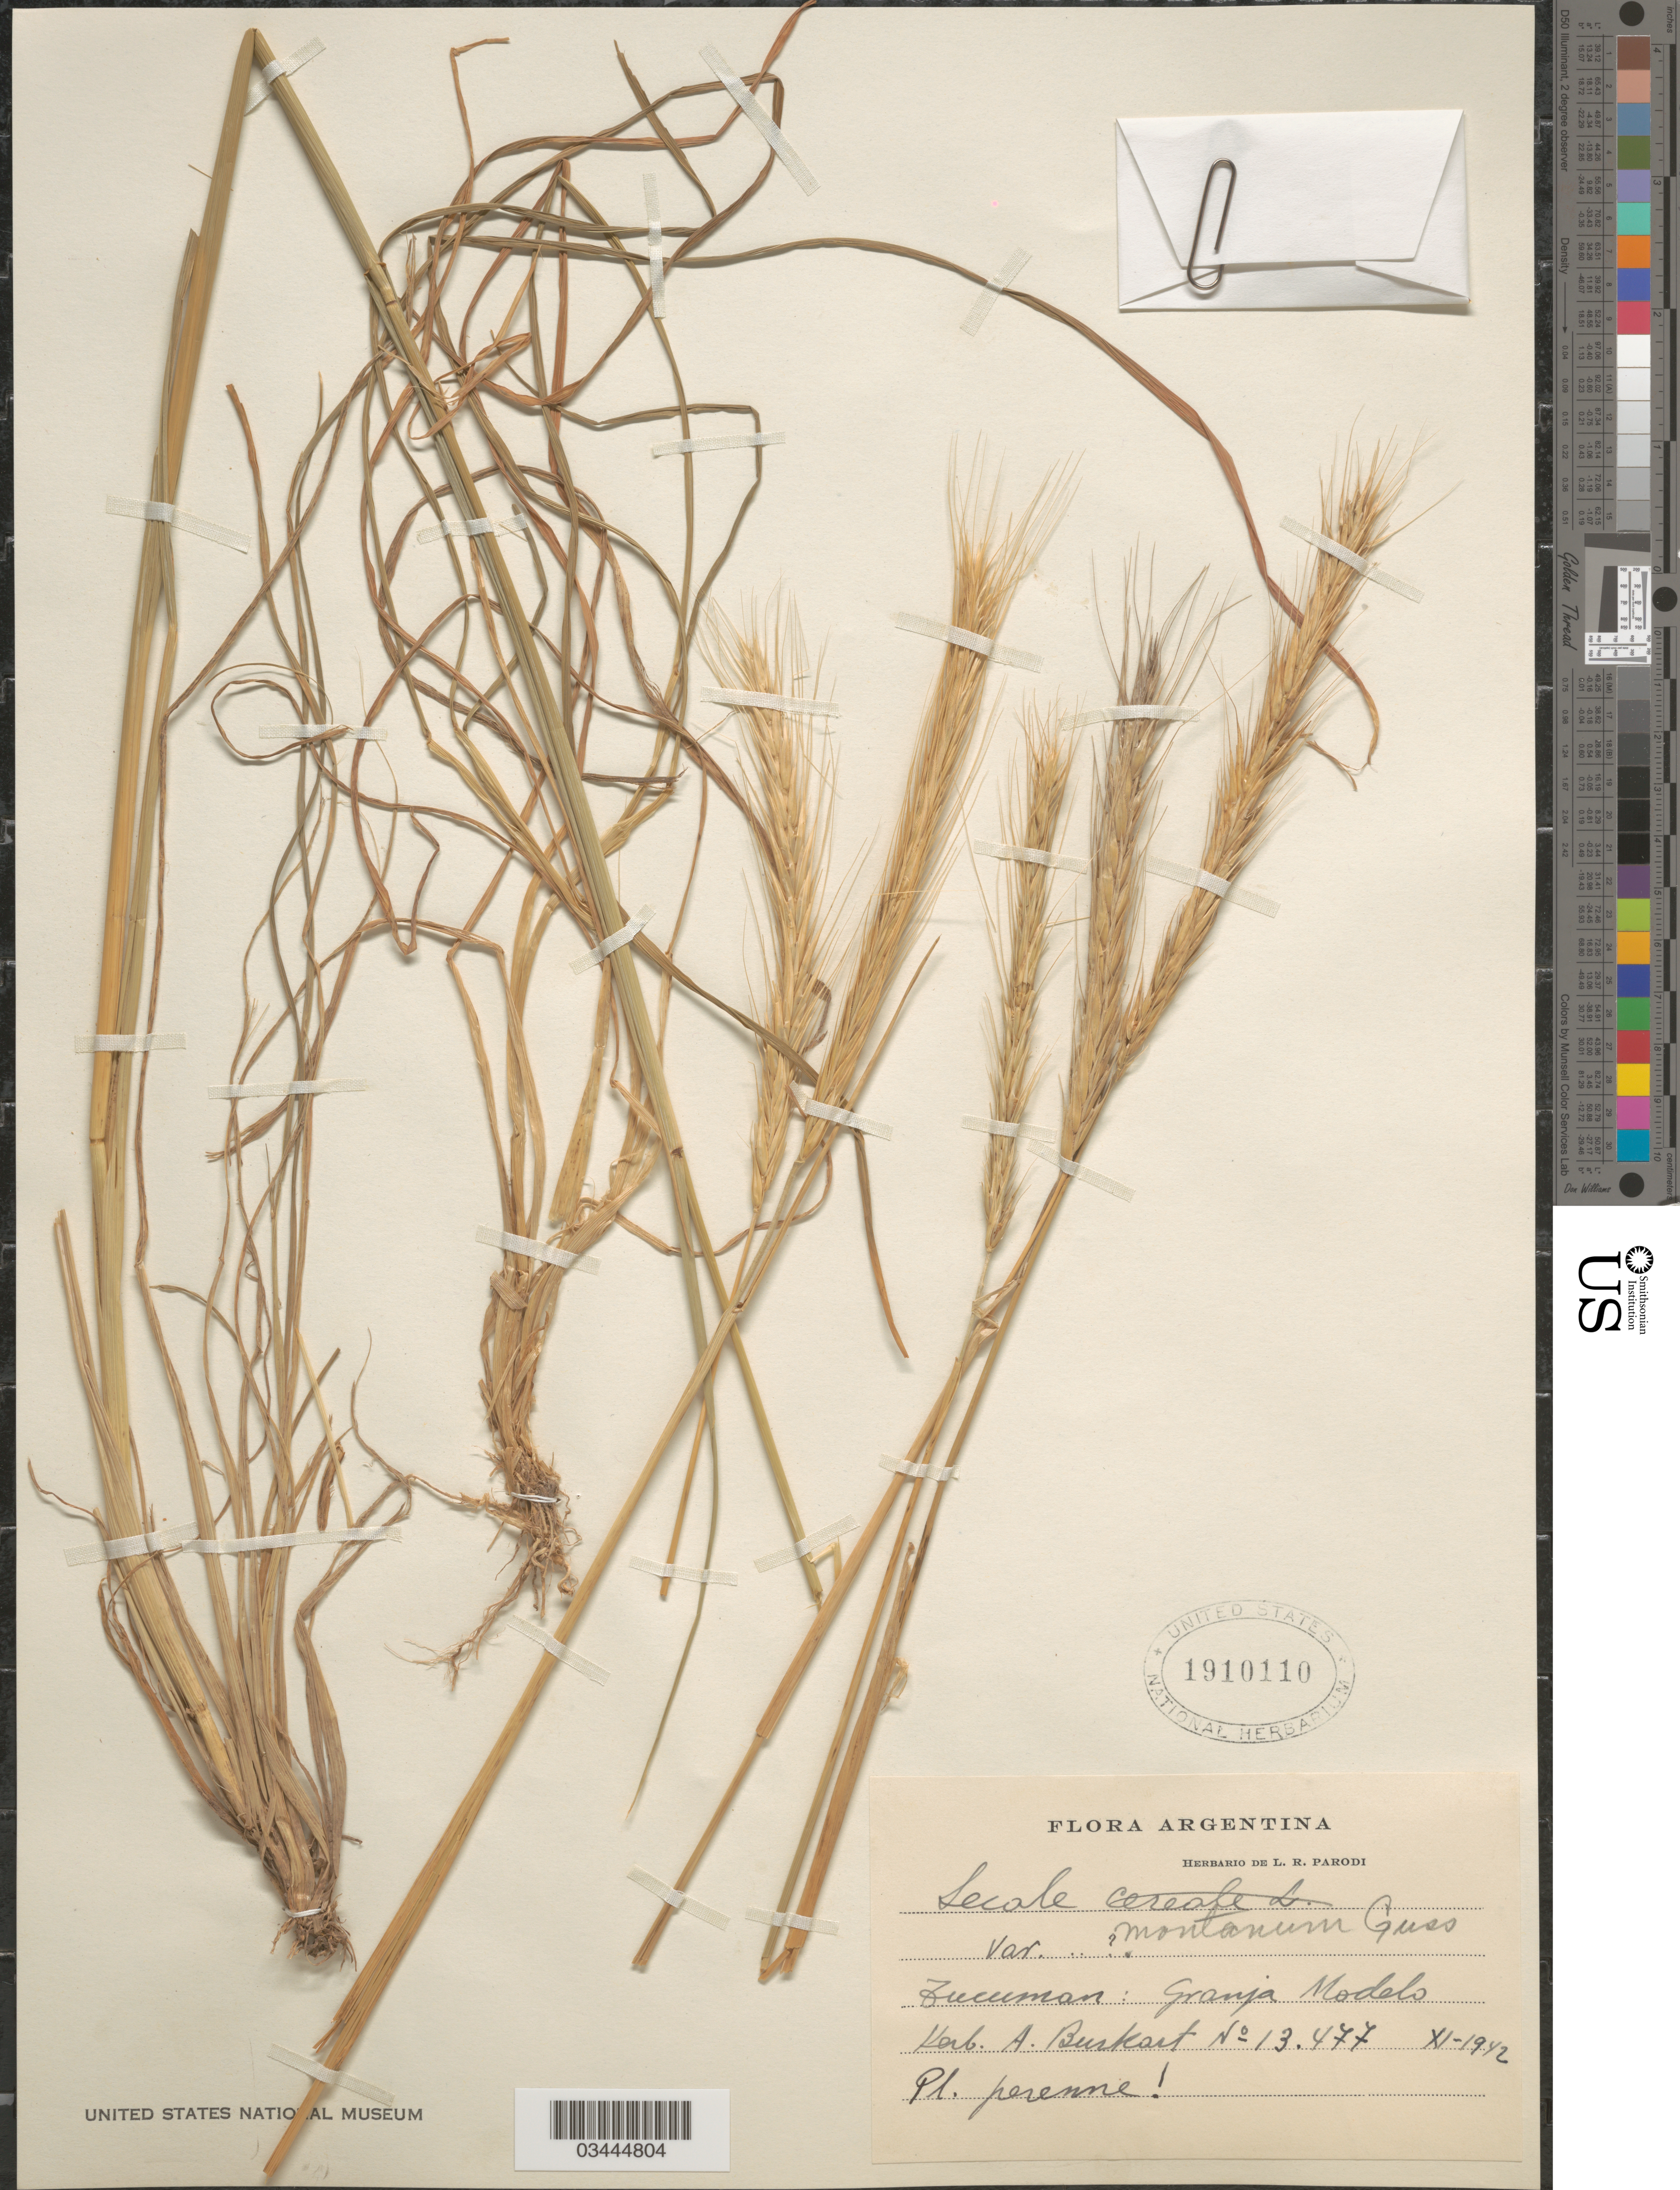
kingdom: Plantae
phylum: Tracheophyta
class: Liliopsida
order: Poales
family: Poaceae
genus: Secale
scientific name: Secale cereale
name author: L.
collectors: Ex Herb. Argentino de Arturo Burkart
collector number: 13477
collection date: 1942-11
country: Argentina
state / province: Tucuman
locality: Granja Modelo.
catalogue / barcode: US 1910110